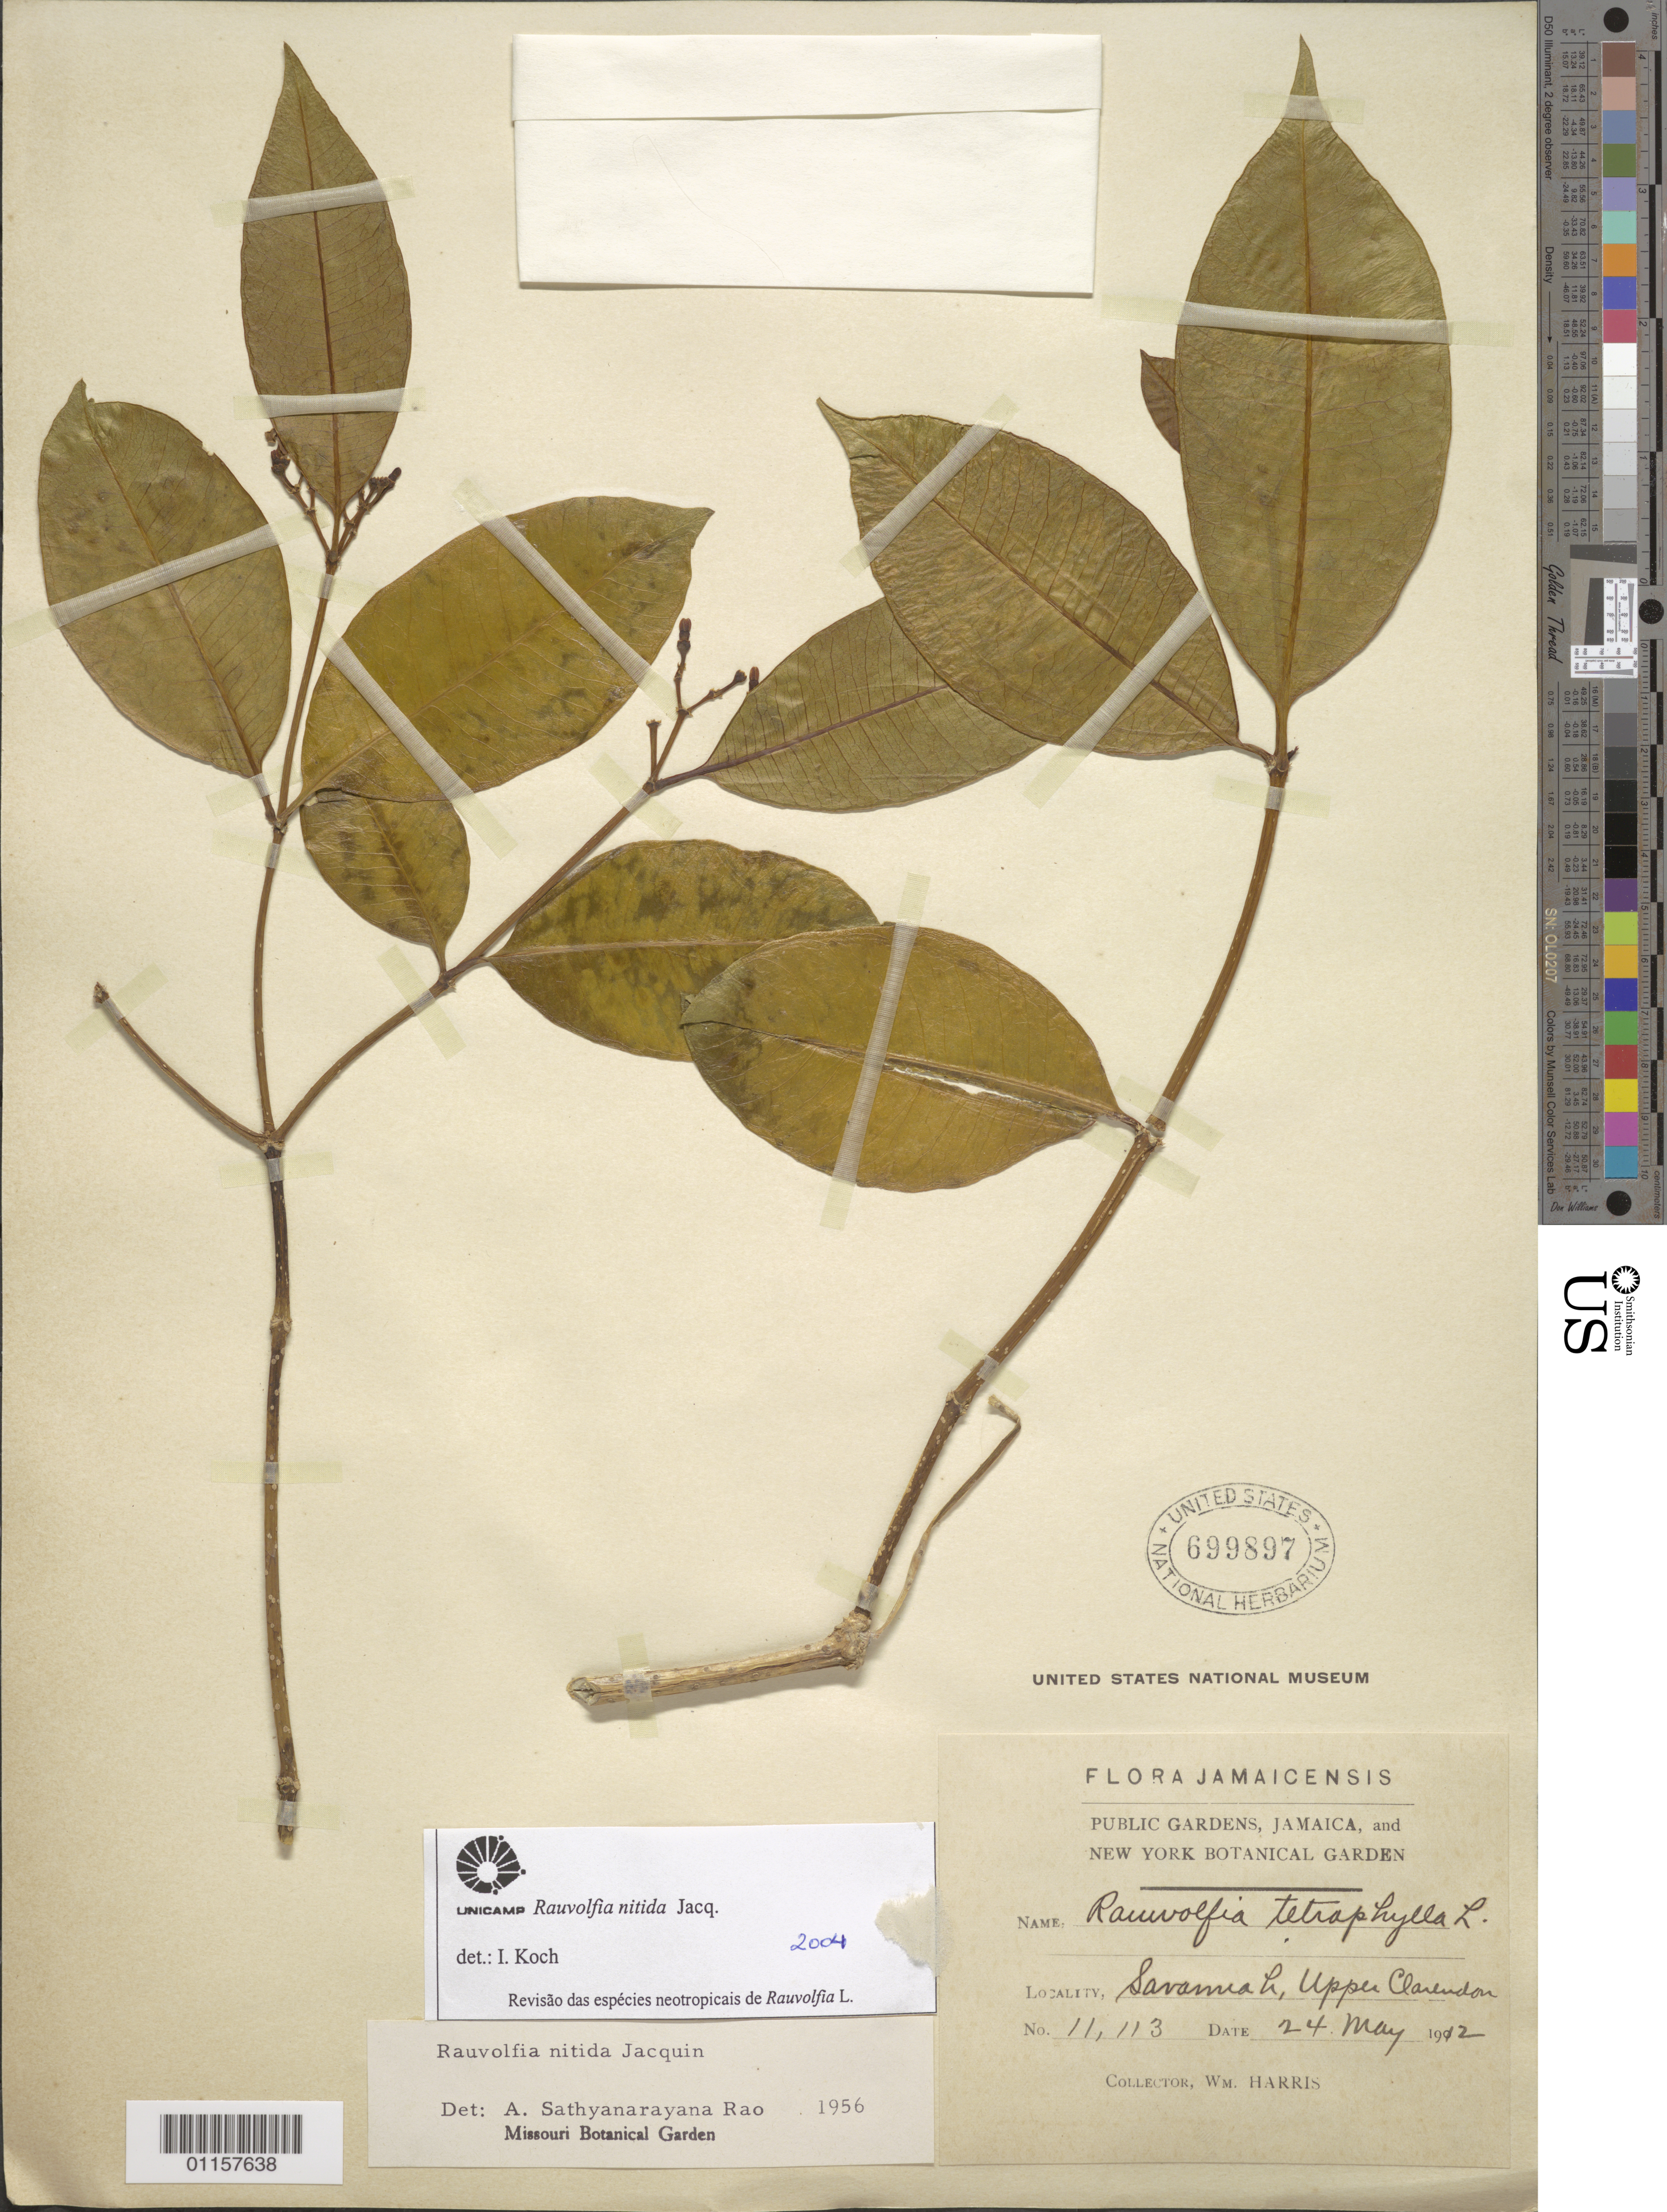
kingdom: Plantae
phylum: Tracheophyta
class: Magnoliopsida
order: Gentianales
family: Apocynaceae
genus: Rauvolfia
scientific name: Rauvolfia nitida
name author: Jacq.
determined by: Koch, I.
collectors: W. H. Harris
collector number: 11113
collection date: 1912-05-24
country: Jamaica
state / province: Clarendon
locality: Savannah.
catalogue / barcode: US 699897